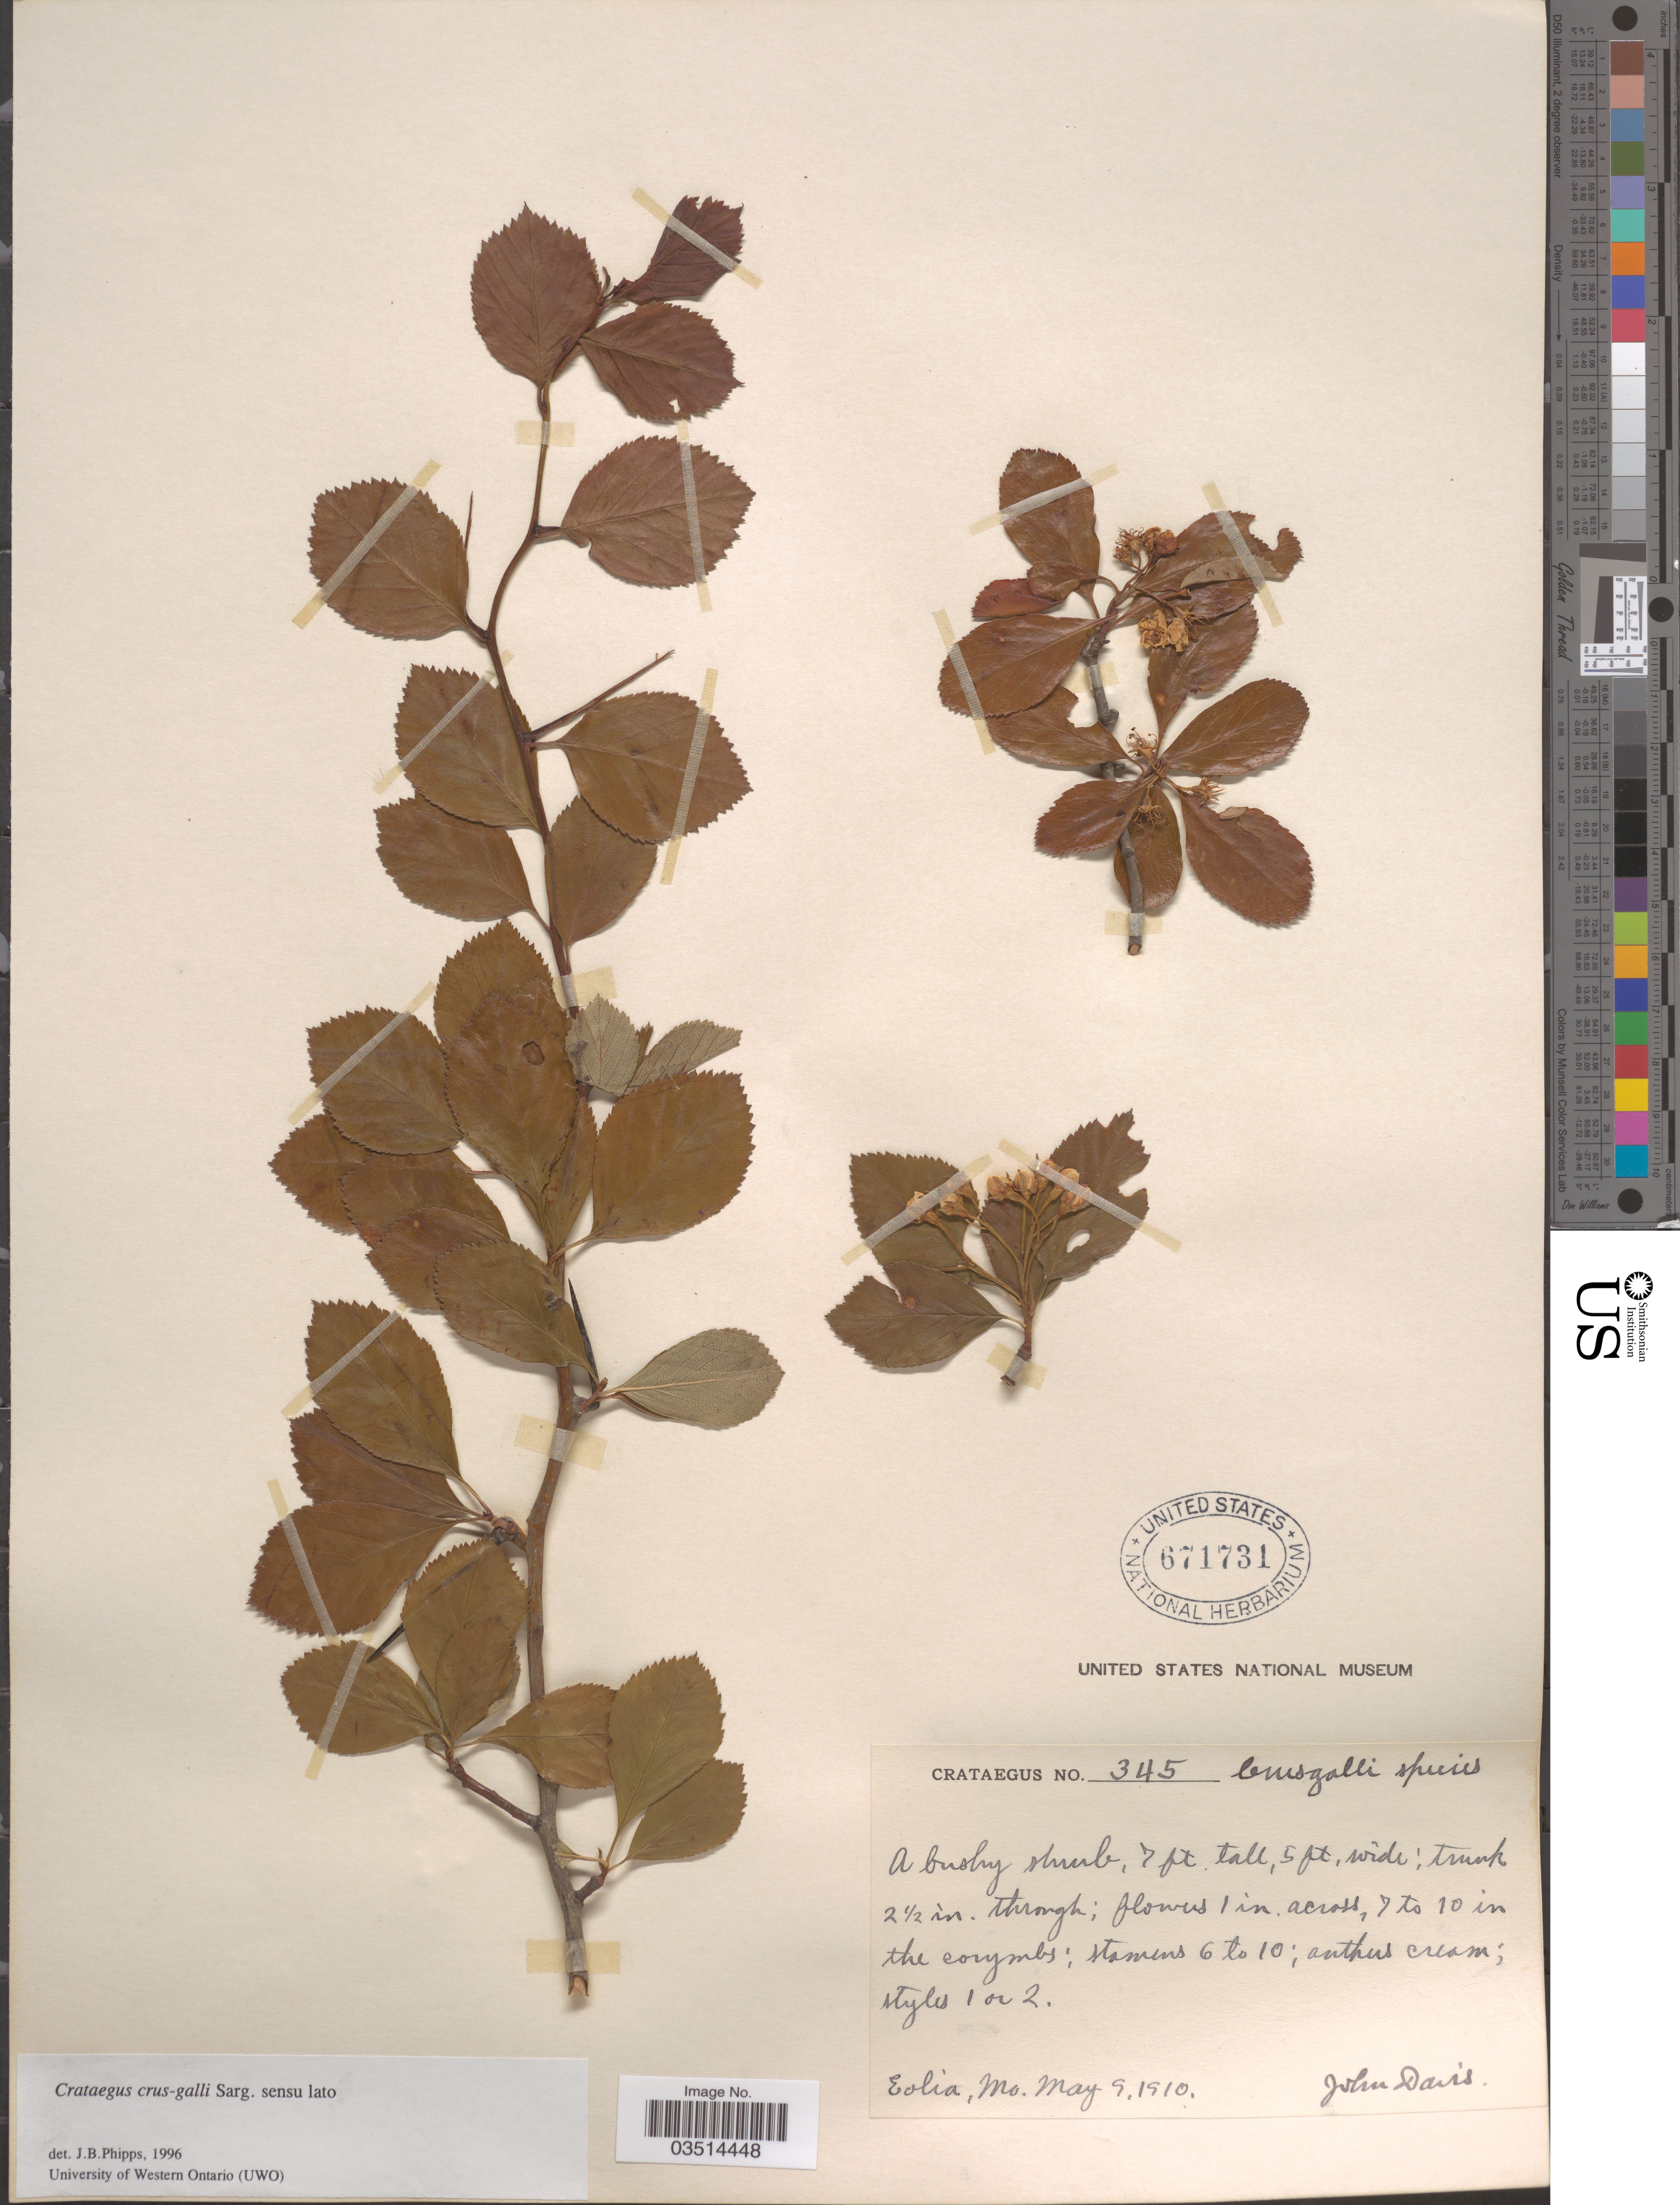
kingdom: Plantae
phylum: Tracheophyta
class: Magnoliopsida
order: Rosales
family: Rosaceae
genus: Crataegus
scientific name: Crataegus crus-galli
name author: L.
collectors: J. Davis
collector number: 345?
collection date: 1910-05-09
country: United States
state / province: Missouri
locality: Eolia.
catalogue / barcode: US 671731